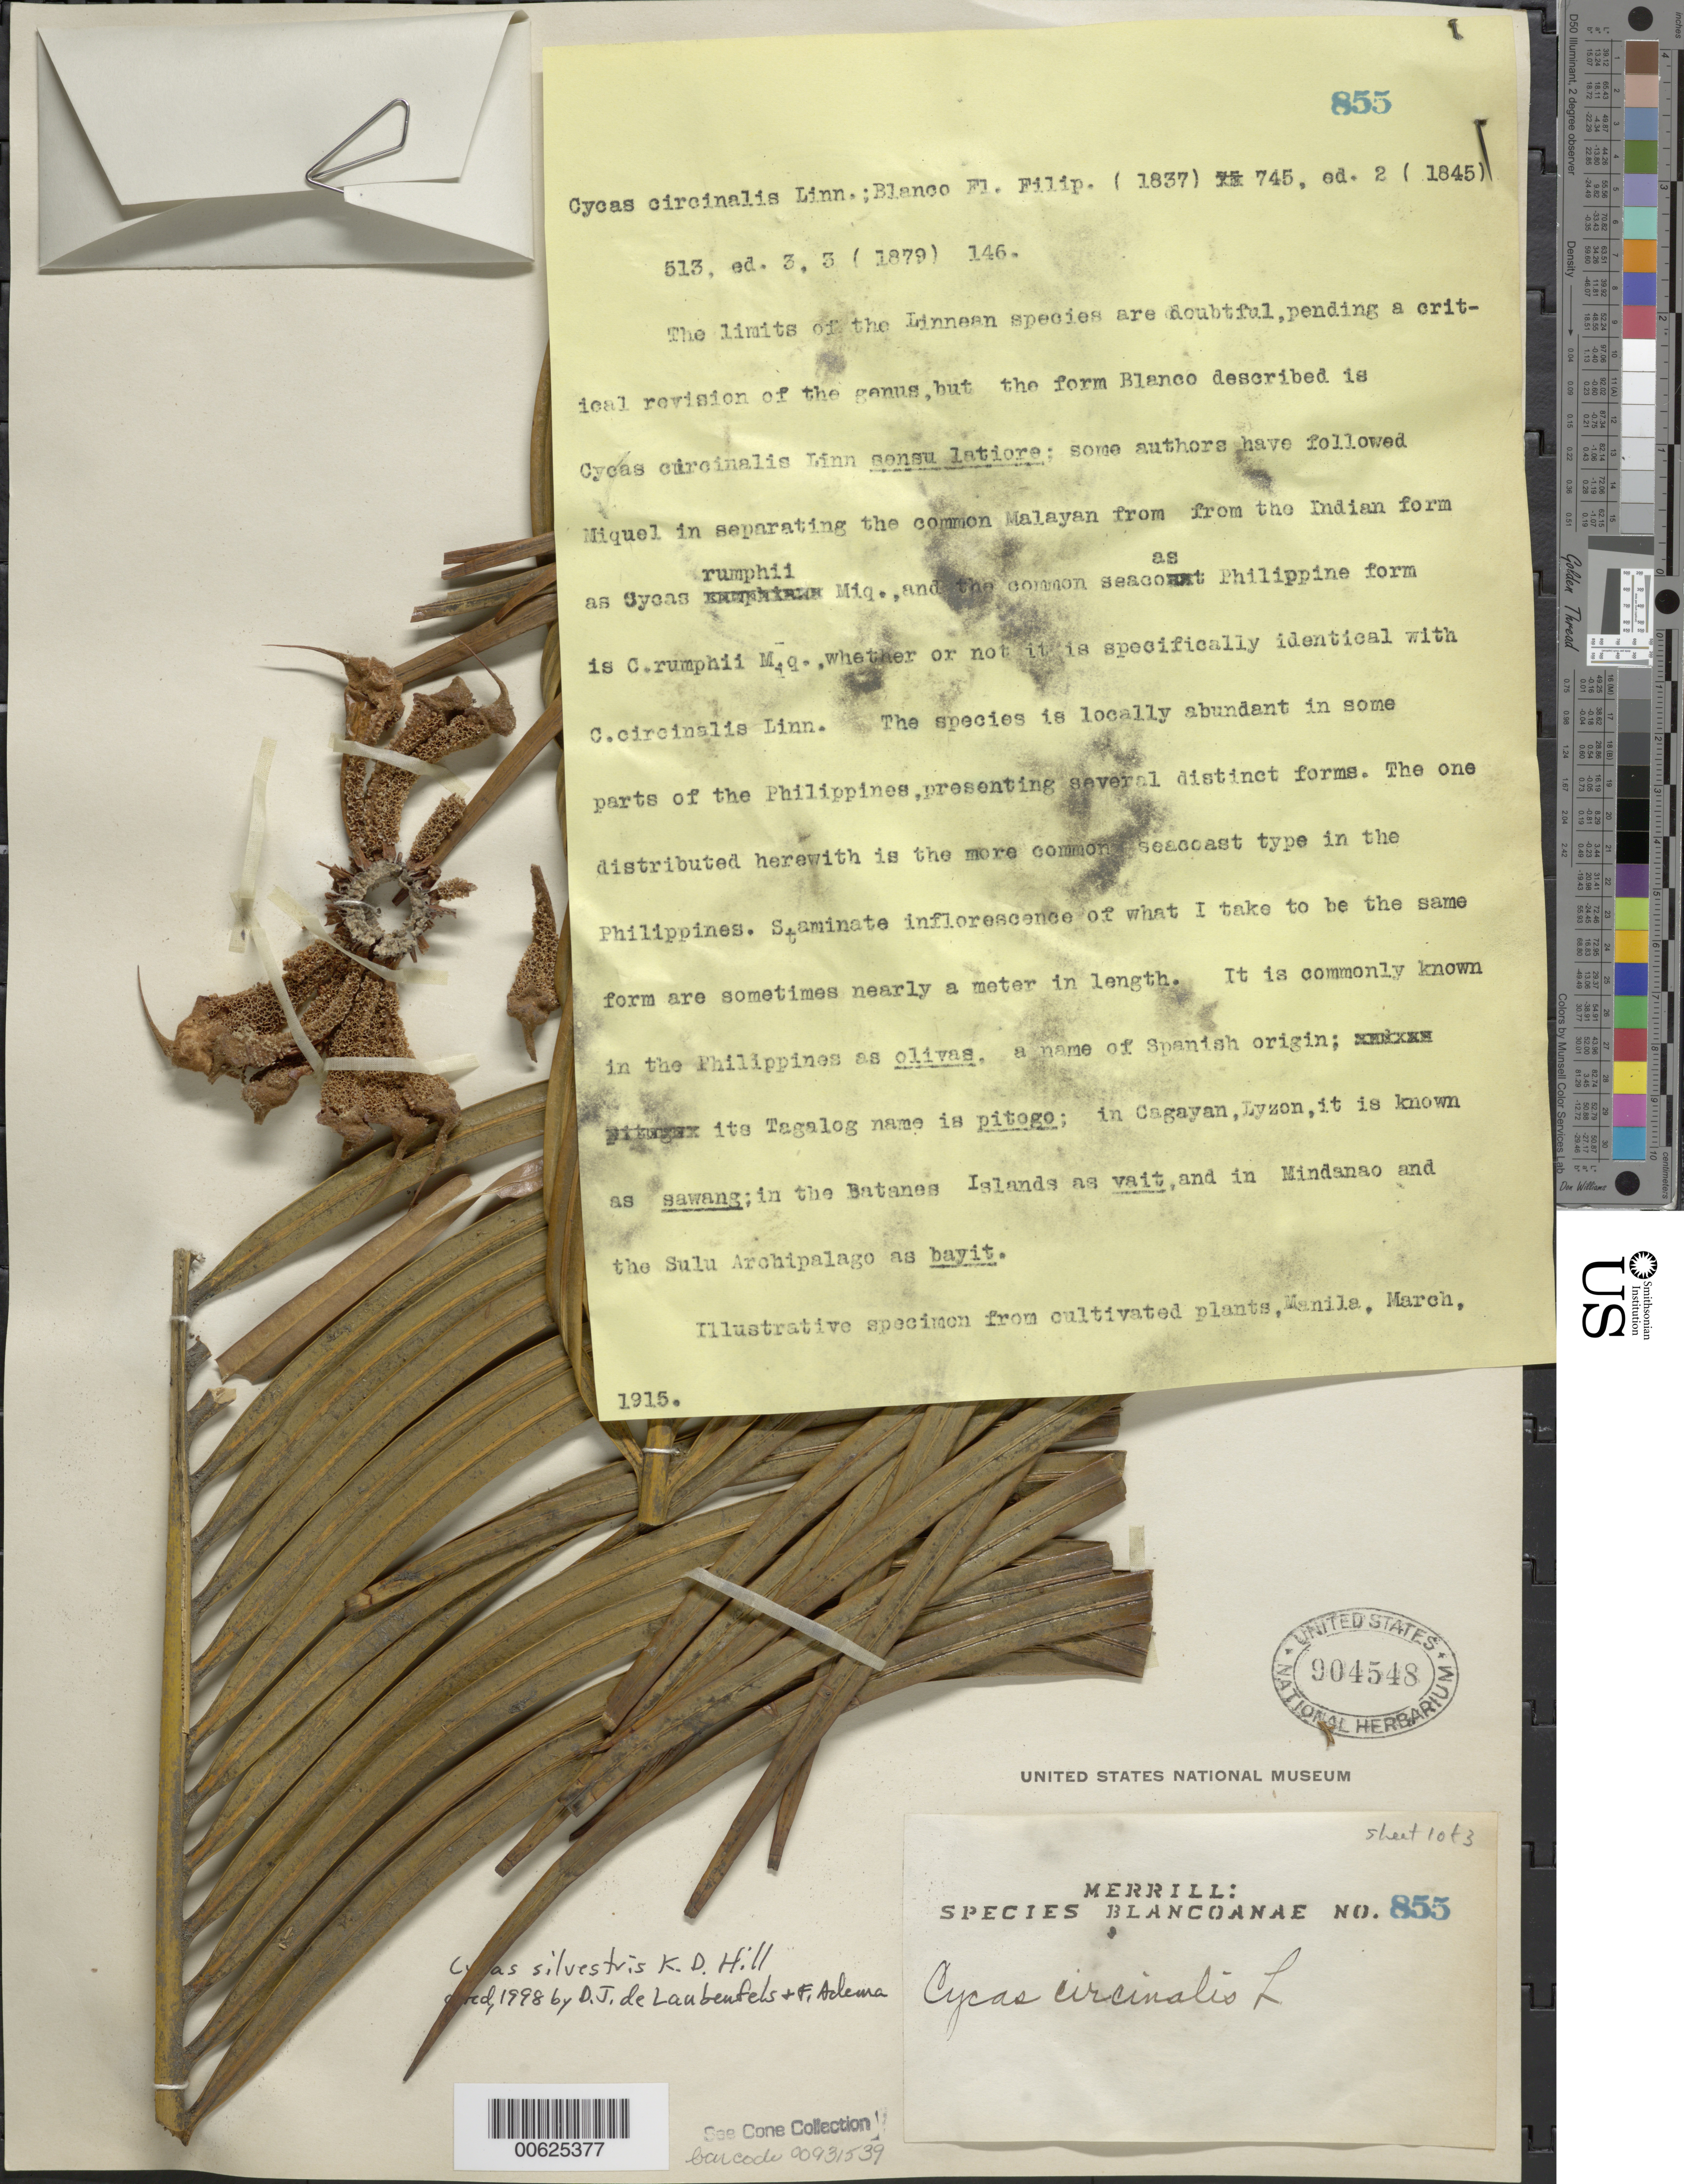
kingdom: Plantae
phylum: Tracheophyta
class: Cycadopsida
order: Cycadales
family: Cycadaceae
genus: Cycas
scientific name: Cycas silvestris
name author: K.D. Hill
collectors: E. D. Merrill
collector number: Sp. Blancoan. 0855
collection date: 1916-10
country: Philippines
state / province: Calabarzon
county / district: Batangas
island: Luzon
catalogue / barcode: US 904548